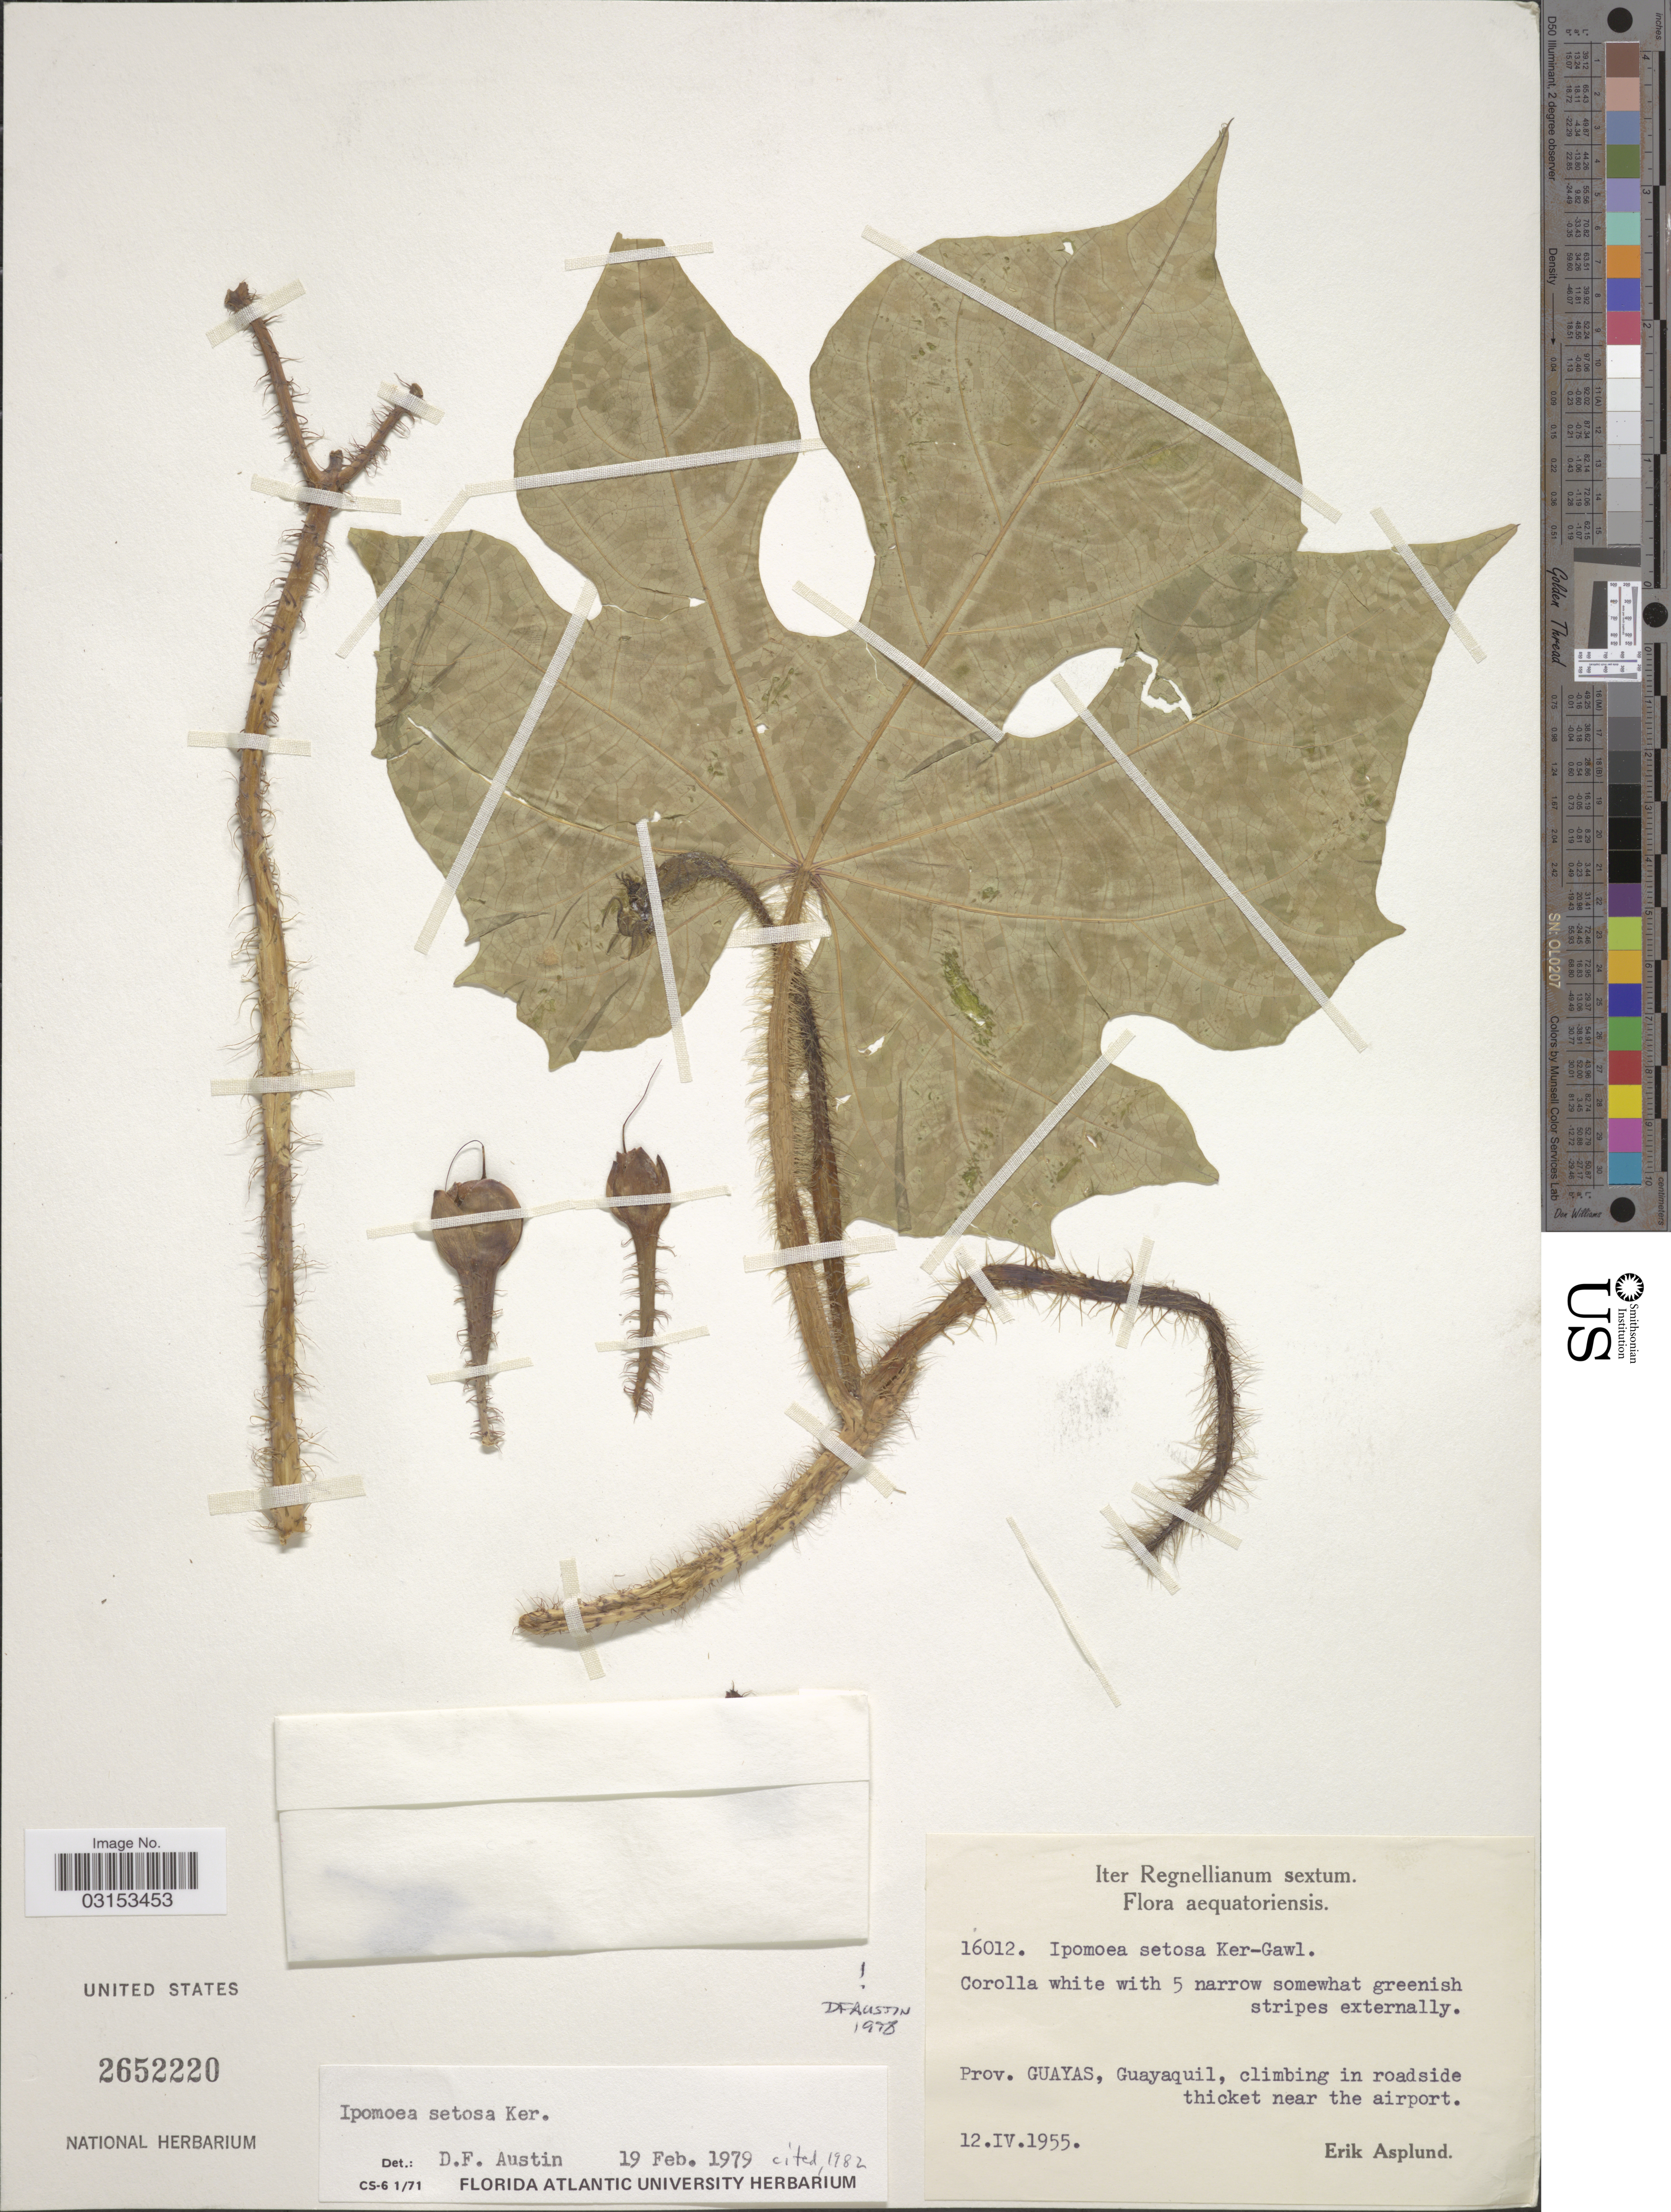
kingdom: Plantae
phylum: Tracheophyta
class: Magnoliopsida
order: Solanales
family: Convolvulaceae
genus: Ipomoea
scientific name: Ipomoea setosa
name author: Ker Gawl.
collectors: E. Asplund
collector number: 16012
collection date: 1955-04-12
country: Ecuador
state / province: Guayas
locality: Guayaquil, climbing in roadside thicket near the airport.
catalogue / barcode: US 2652220